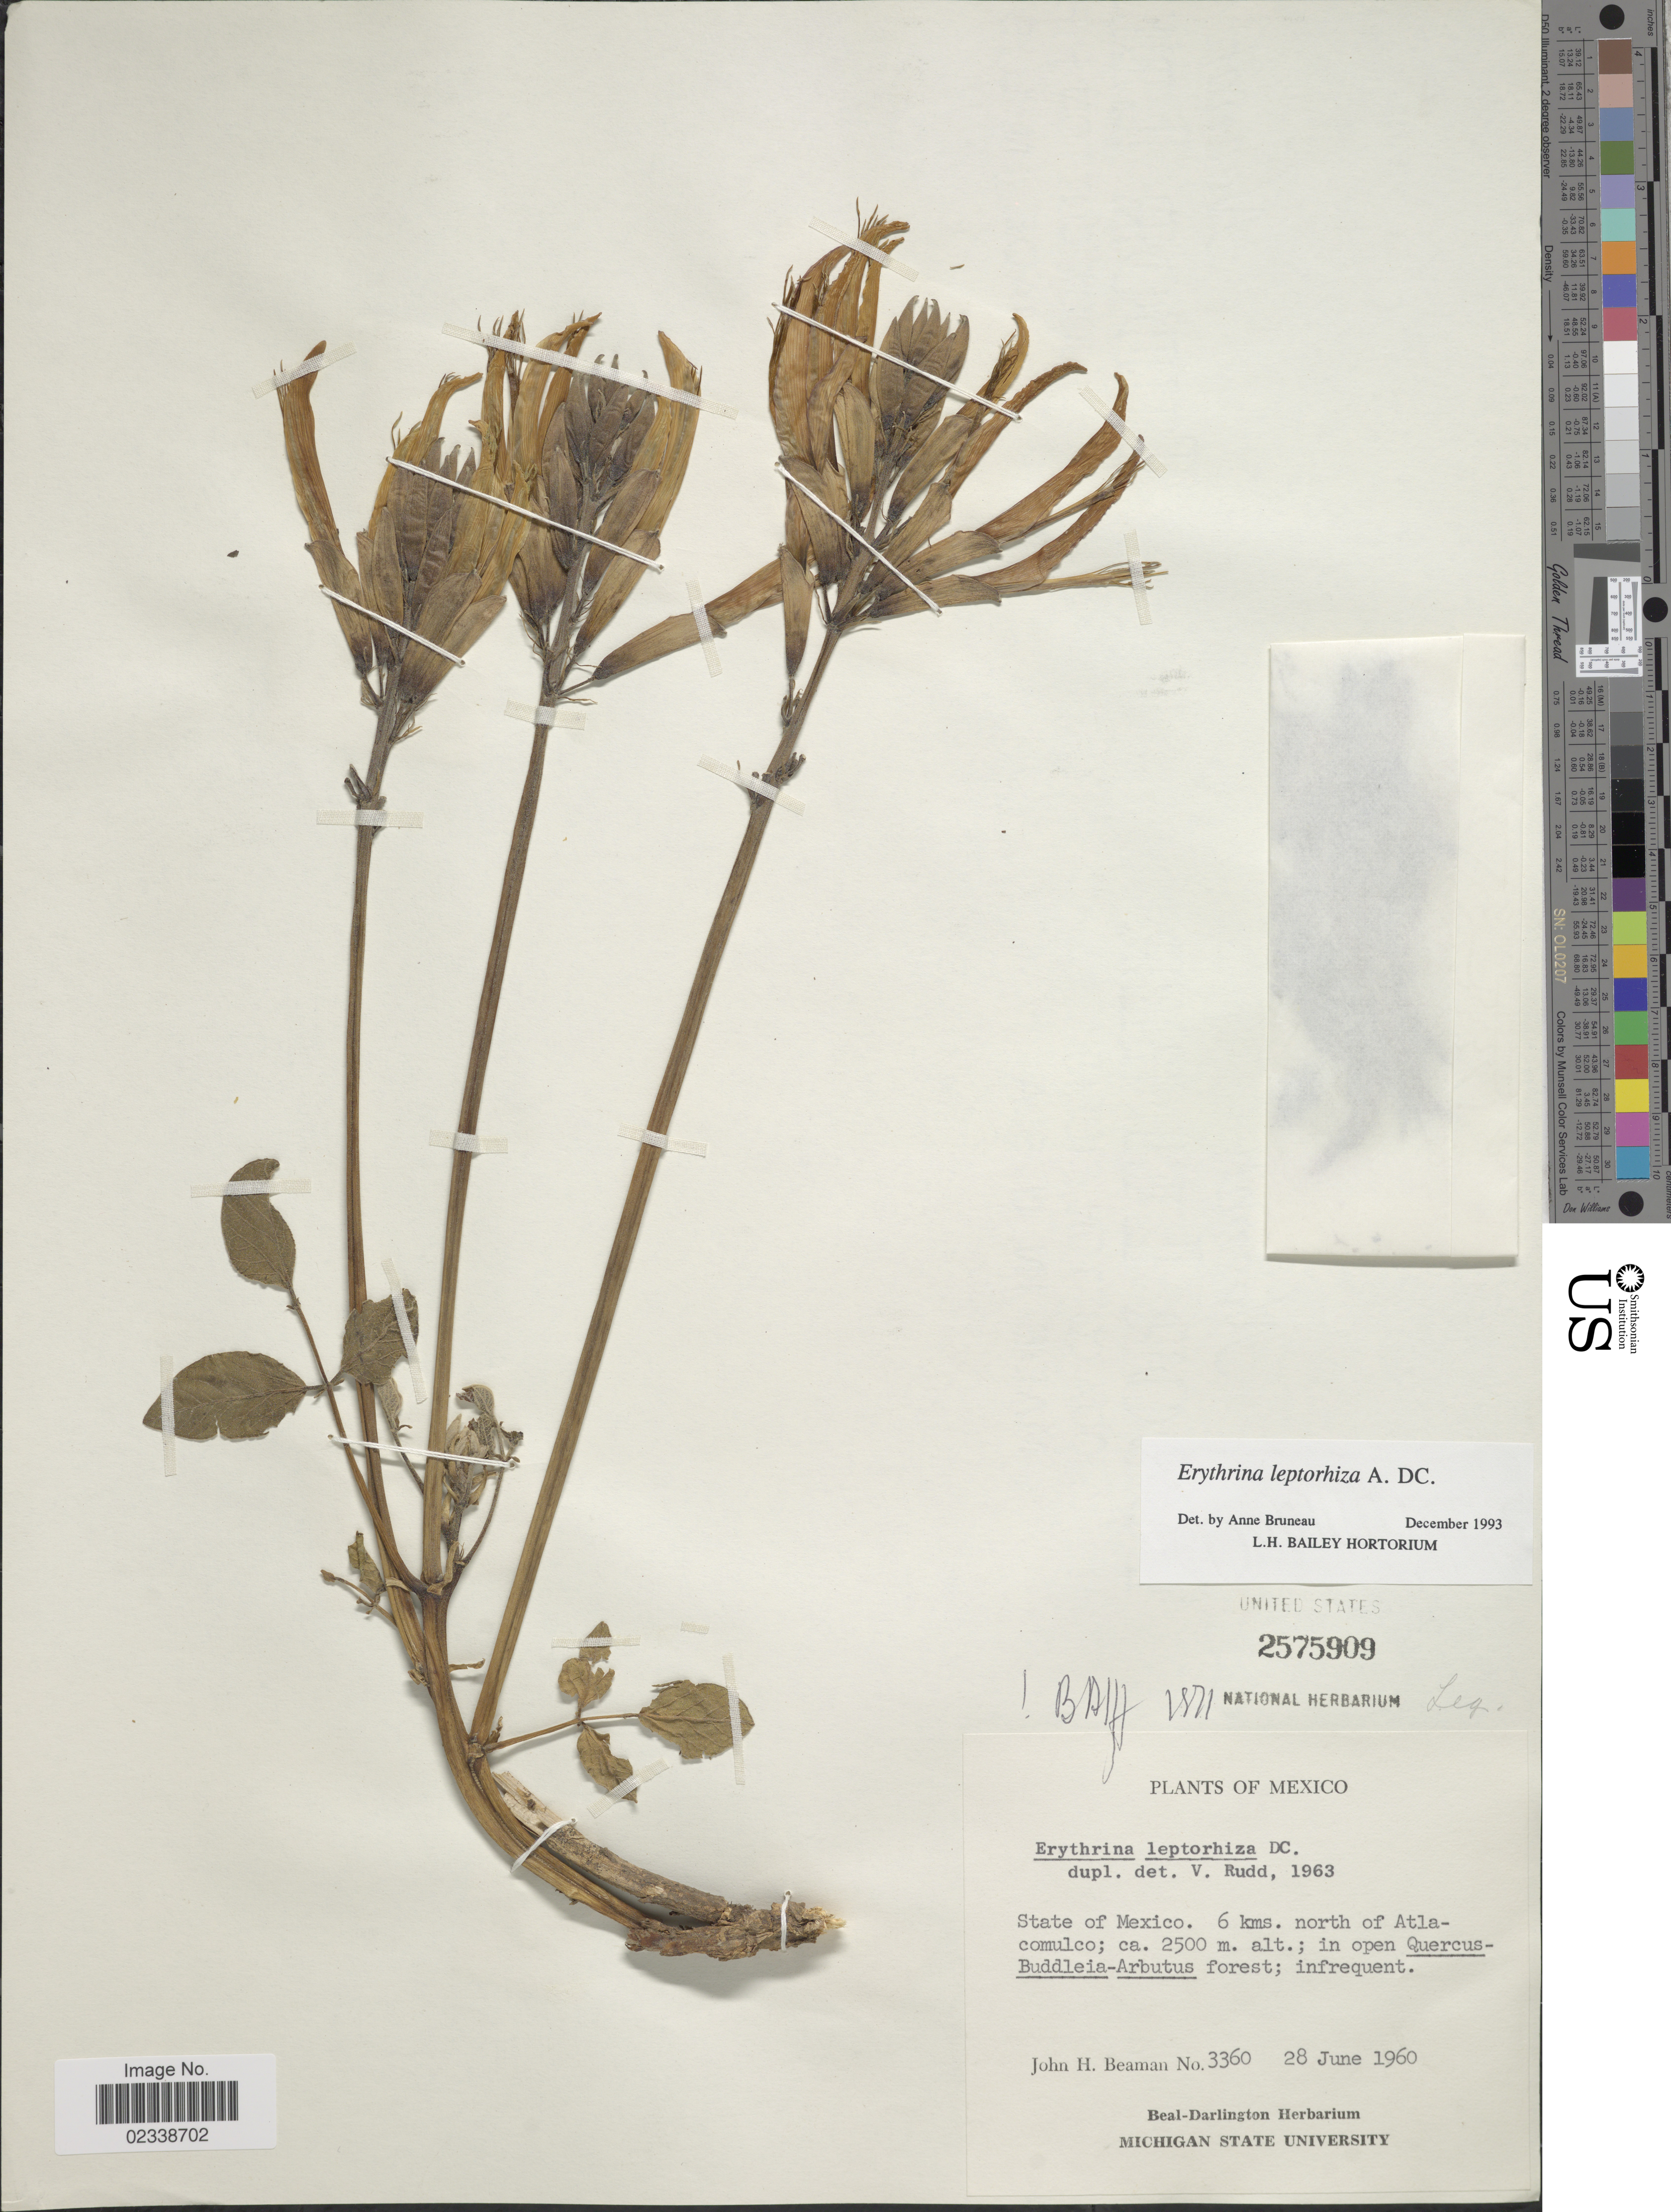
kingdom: Plantae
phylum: Tracheophyta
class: Magnoliopsida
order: Fabales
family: Fabaceae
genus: Erythrina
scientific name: Erythrina leptorhiza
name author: Moc. & Sessé ex DC.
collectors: J. H. Beaman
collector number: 3360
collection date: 1960-06-28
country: Mexico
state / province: México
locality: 6 kms north of Atlacomulco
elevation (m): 2500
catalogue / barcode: US 2575909